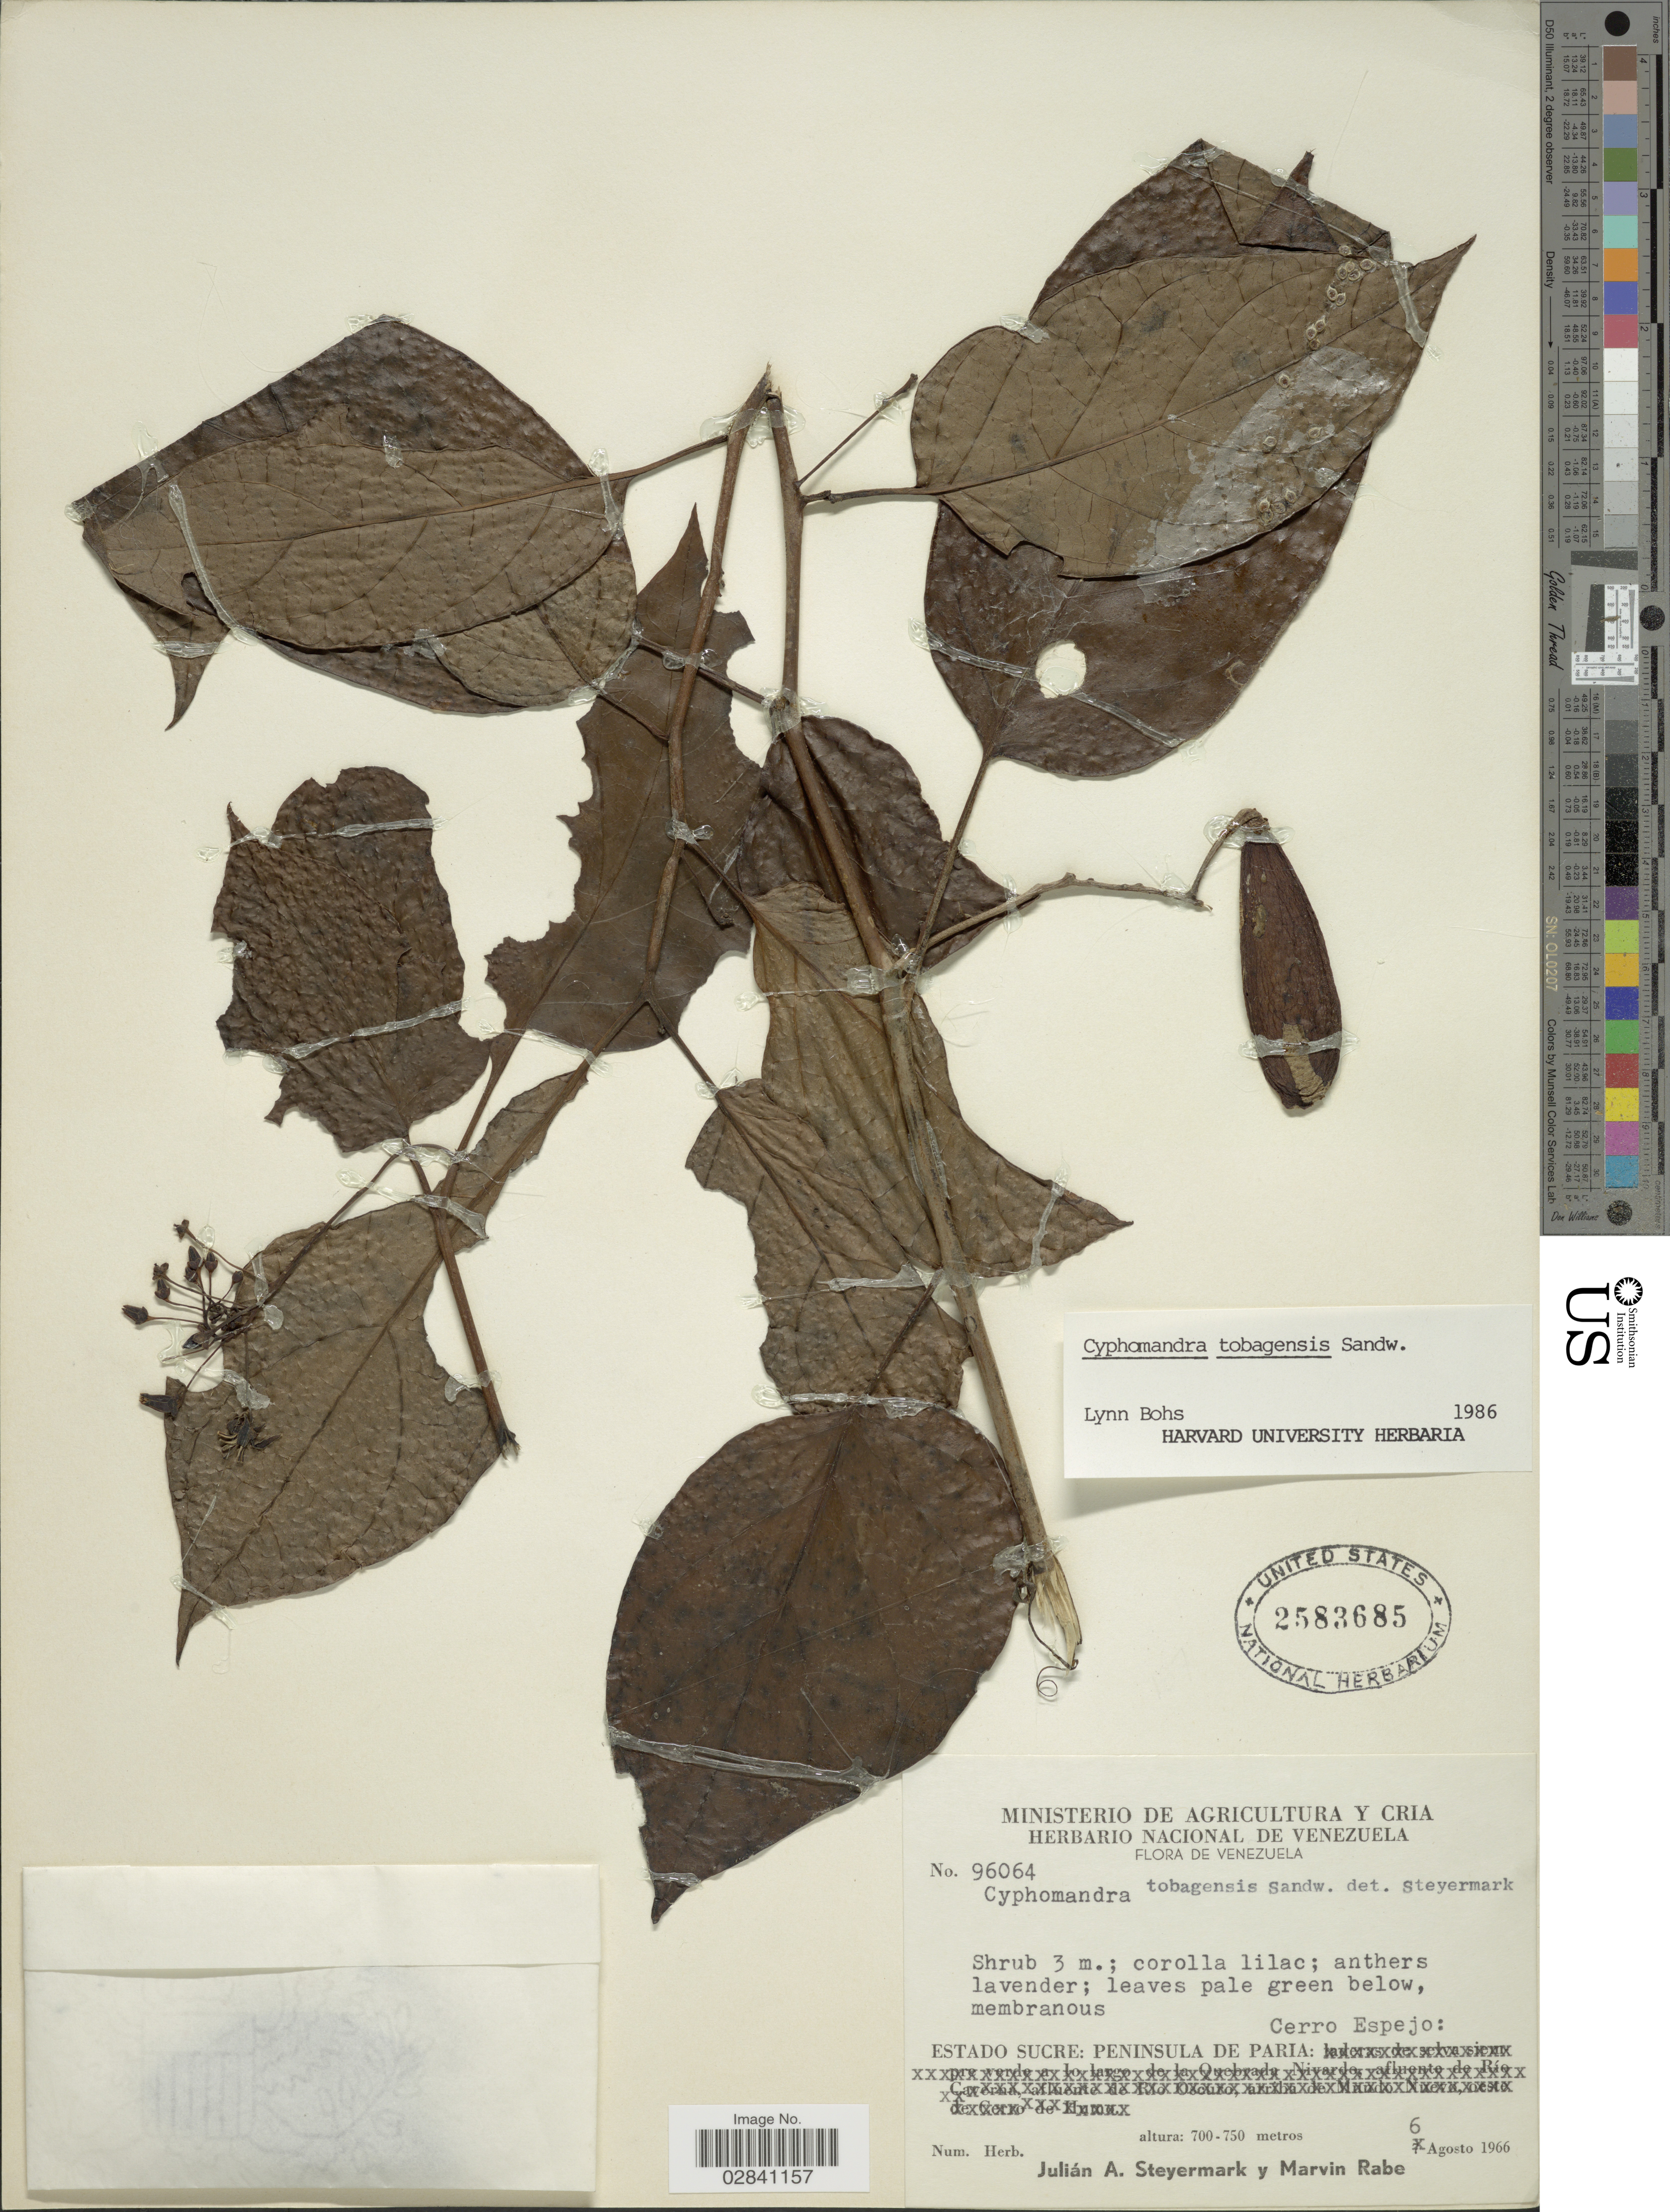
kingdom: Plantae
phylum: Tracheophyta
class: Magnoliopsida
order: Solanales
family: Solanaceae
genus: Cyphomandra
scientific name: Cyphomandra tobagensis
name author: Sandwith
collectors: J. Steyermark & M. Rabe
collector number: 96064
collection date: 1966-08-06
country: Venezuela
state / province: Sucre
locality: Peninsula de Paria: Cerro Espejo.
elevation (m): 700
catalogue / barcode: US 2583685